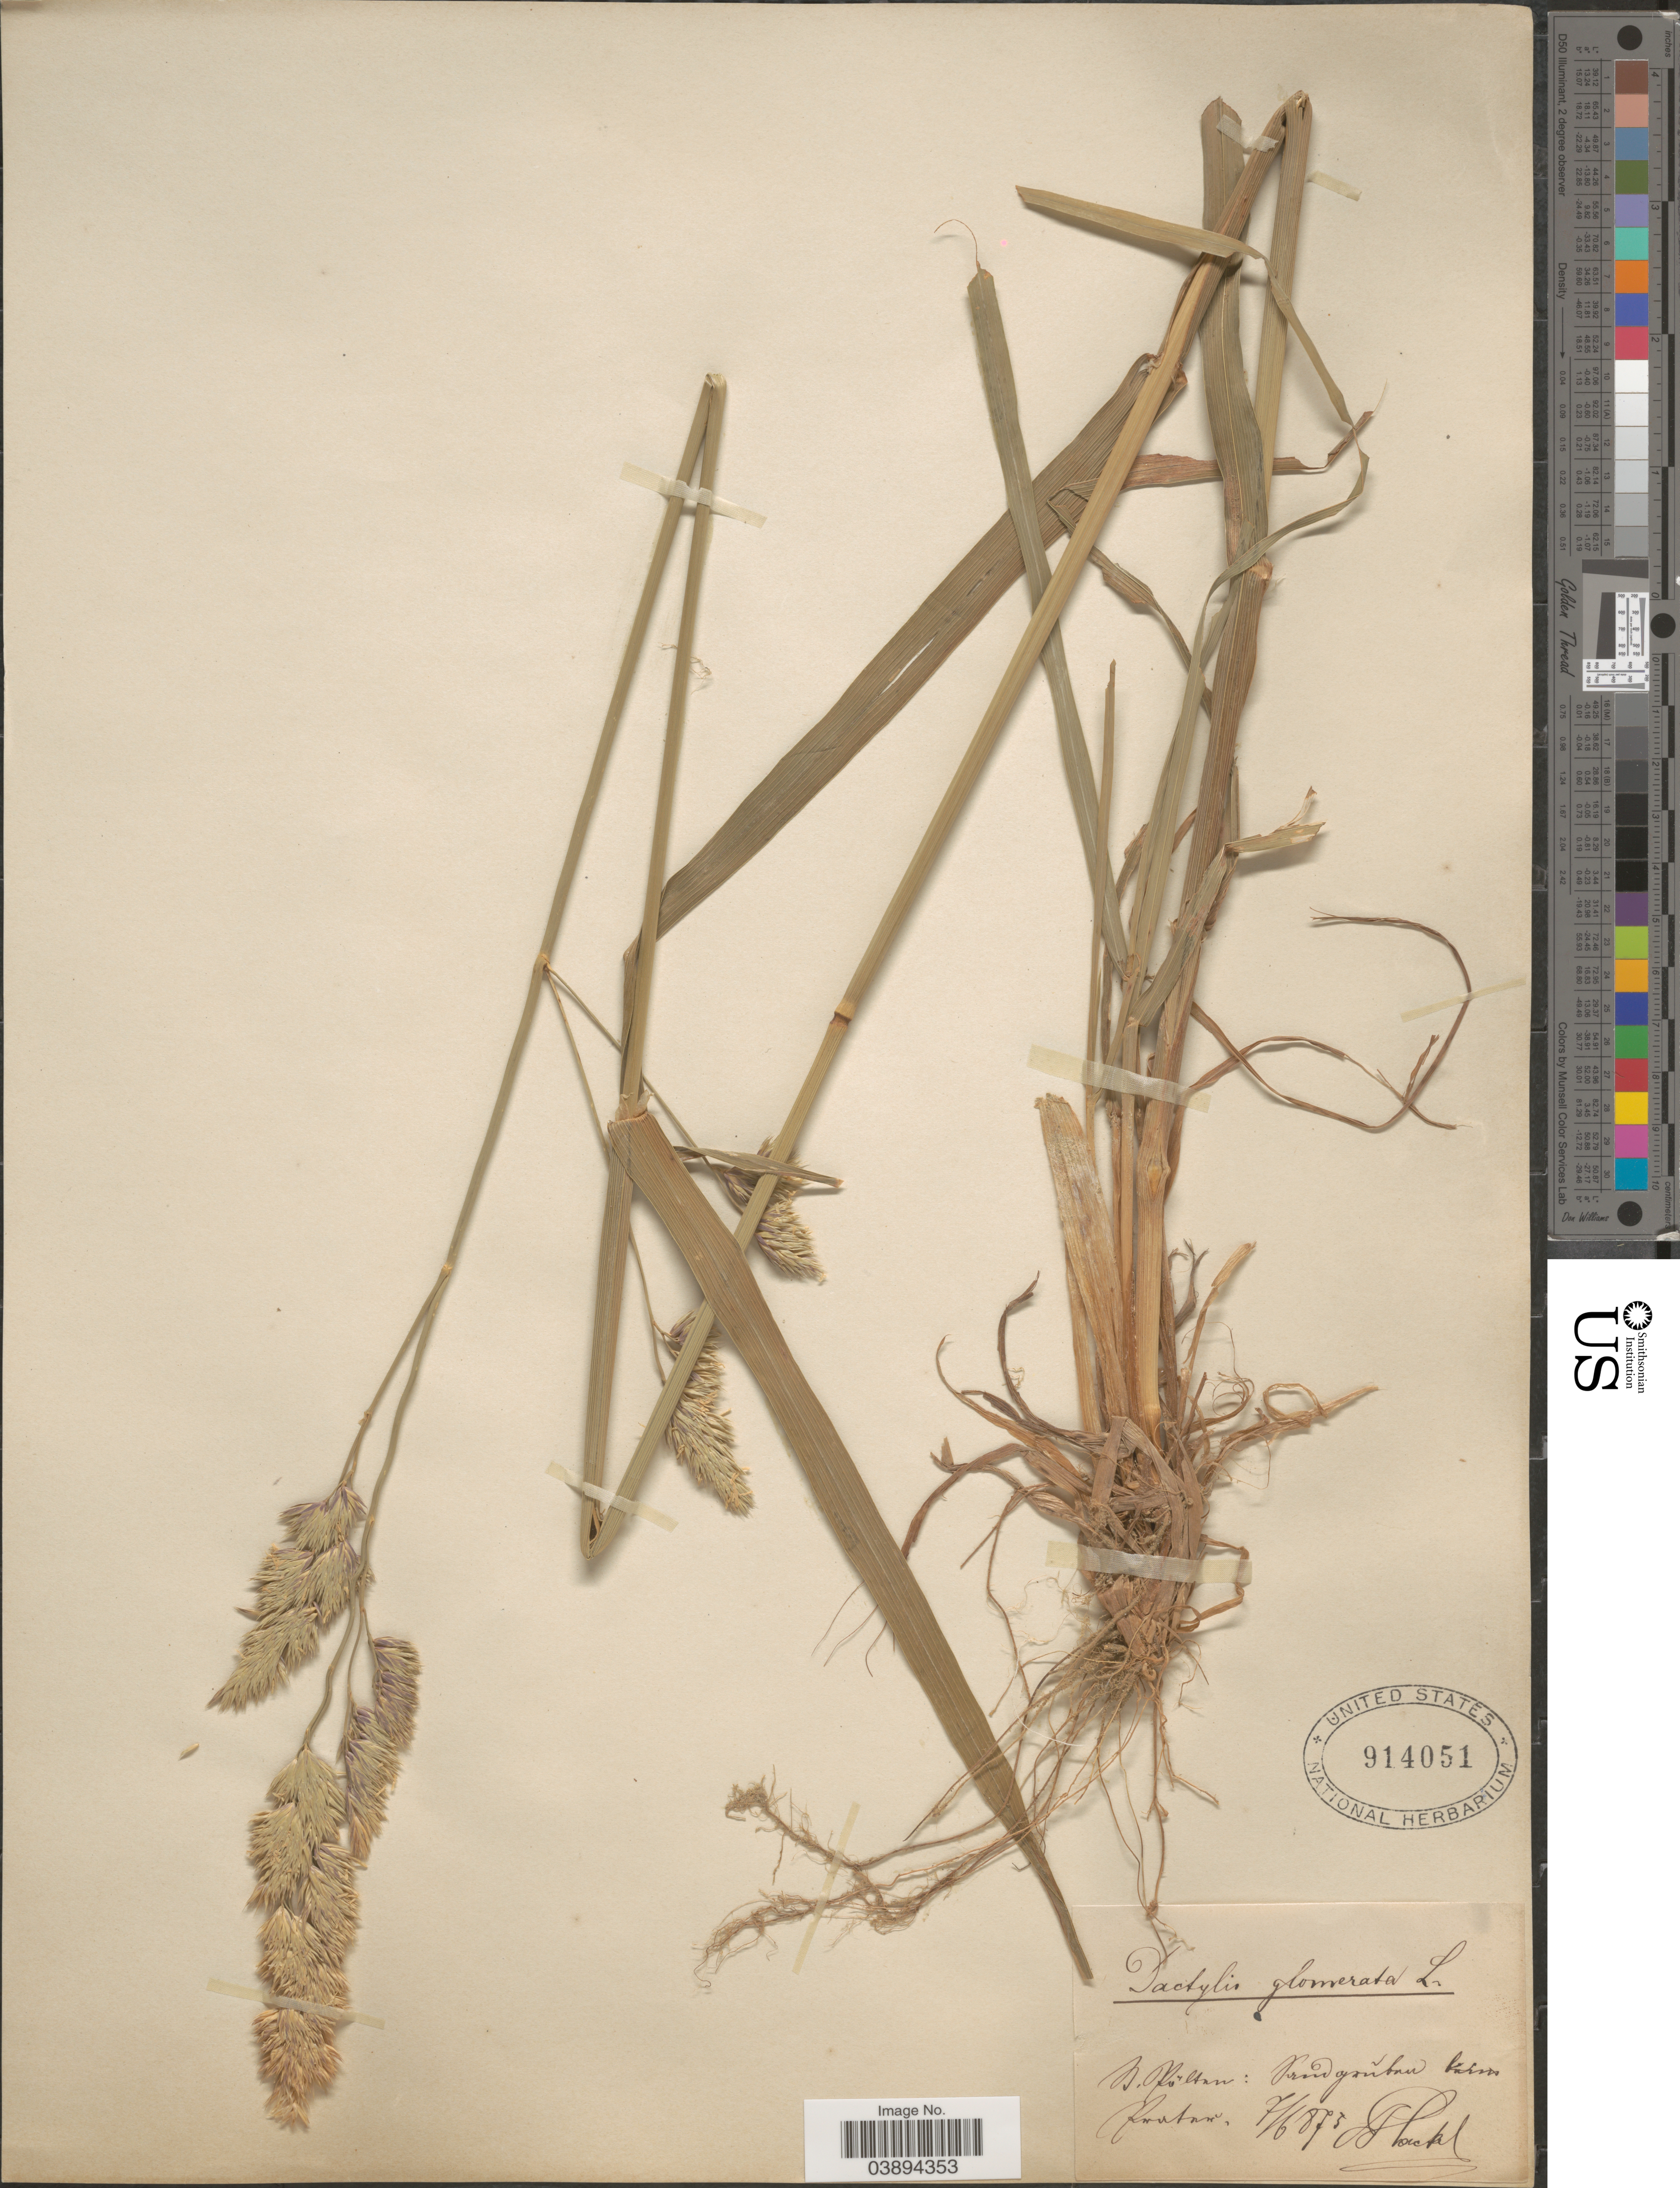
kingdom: Plantae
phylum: Tracheophyta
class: Liliopsida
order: Poales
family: Poaceae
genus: Dactylis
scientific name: Dactylis glomerata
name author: L.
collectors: -. Hackel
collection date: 1875-06-07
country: Austria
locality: N. Pölten: [illegible text].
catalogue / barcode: US 914051